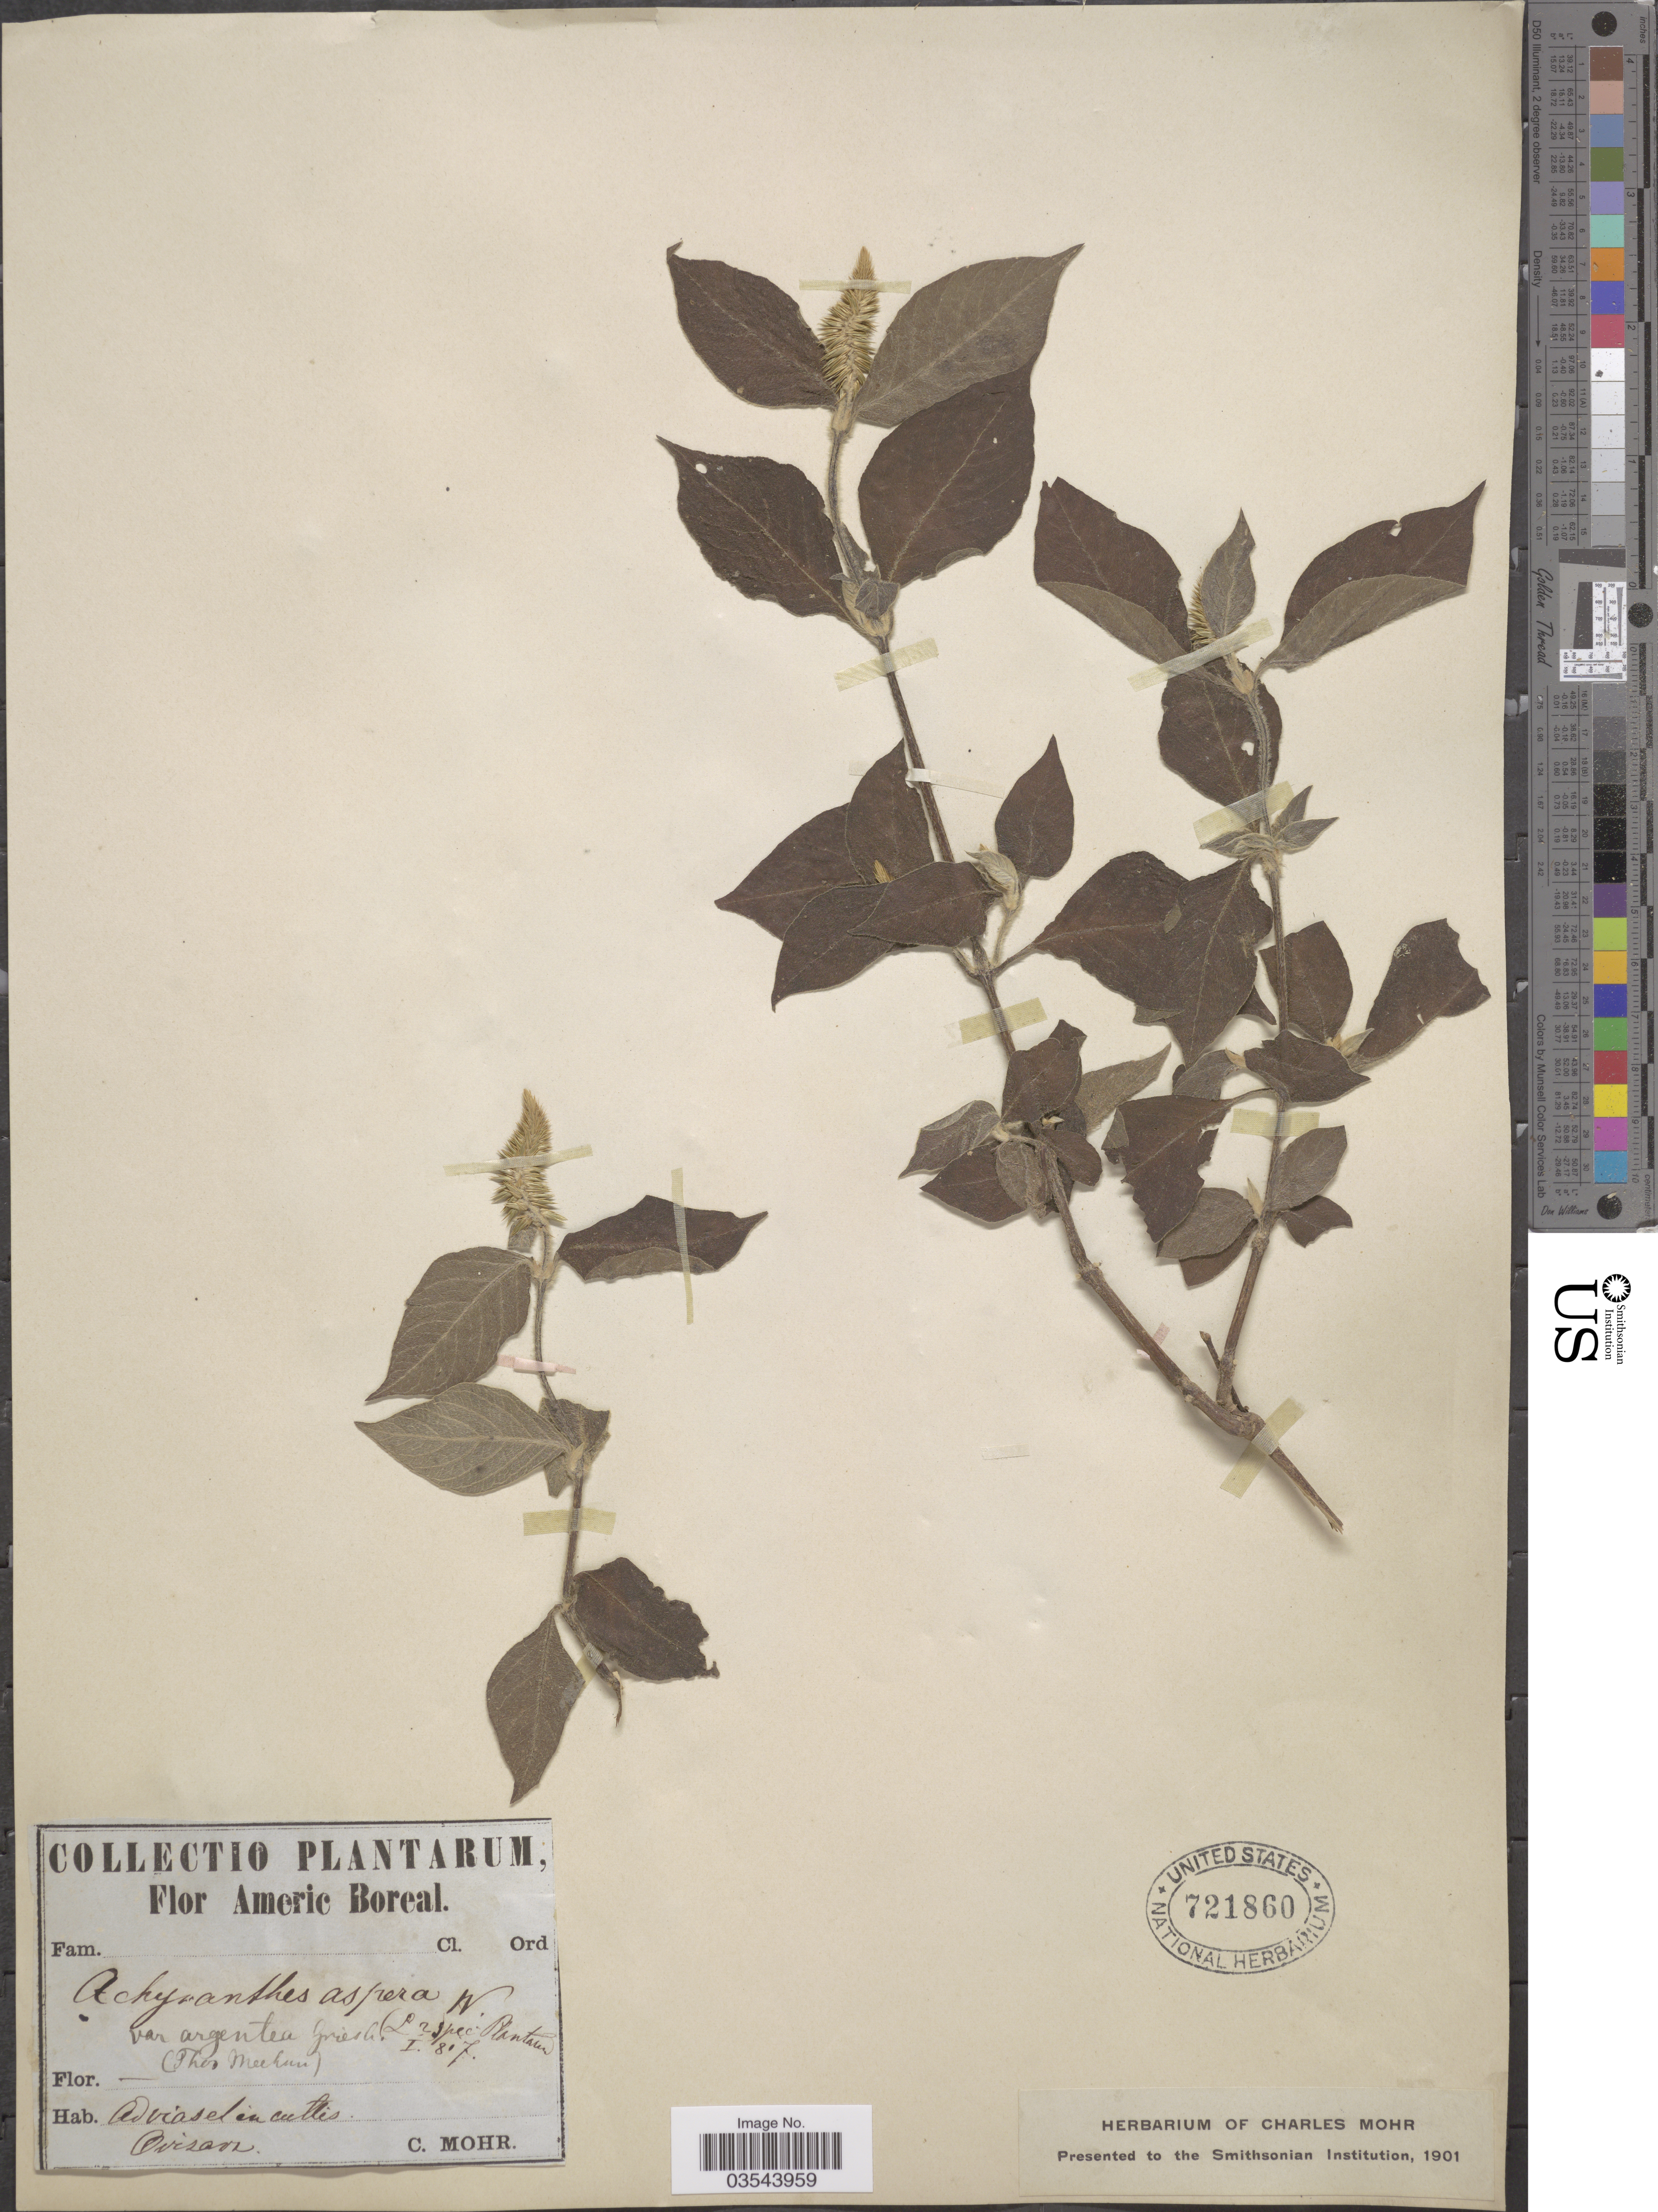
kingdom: Plantae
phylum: Tracheophyta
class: Magnoliopsida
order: Caryophyllales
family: Amaranthaceae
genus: Achyranthes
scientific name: Achyranthes aspera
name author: L.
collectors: Mohr, C. T. (herbarium)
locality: Ad viasel incultis. Orizava.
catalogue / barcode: US 721860